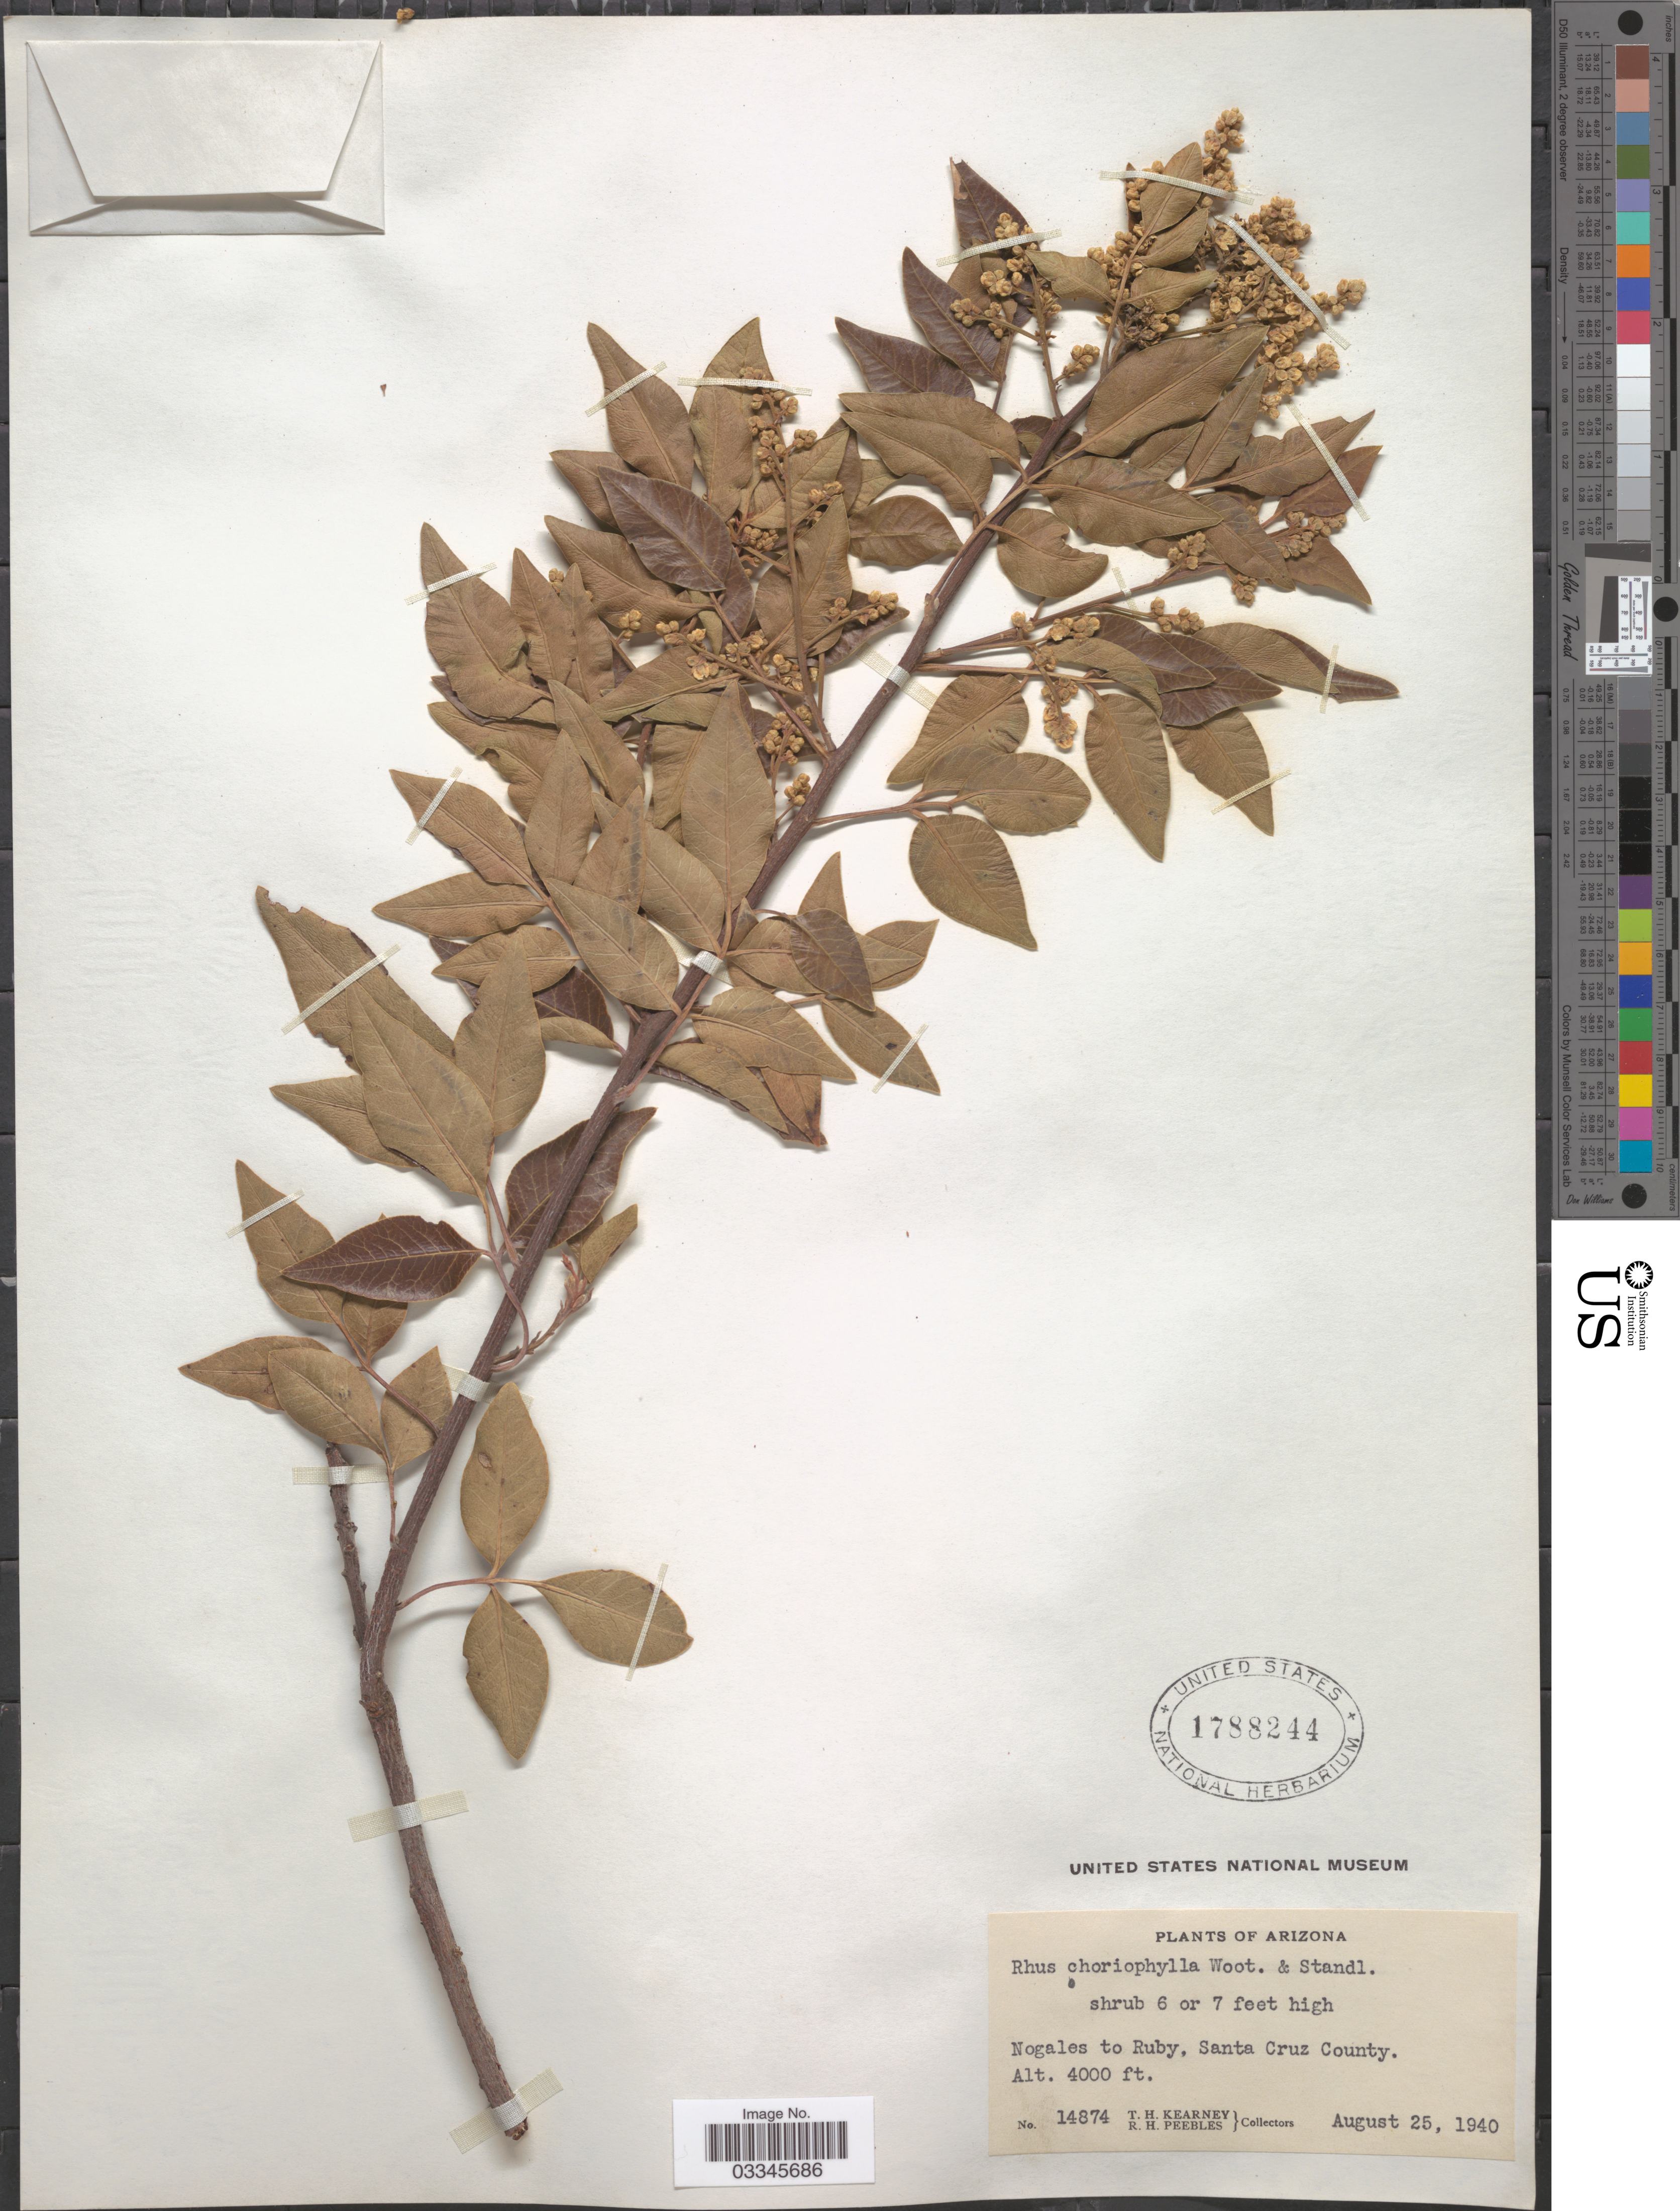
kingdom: Plantae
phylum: Tracheophyta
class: Magnoliopsida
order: Sapindales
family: Anacardiaceae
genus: Rhus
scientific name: Rhus choriophylla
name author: Wooton & Standl.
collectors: T. H. Kearney & R. H. Peebles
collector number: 14874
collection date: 1940-08-25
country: United States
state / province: Arizona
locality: Nogales to Ruby, Santa Cruz County.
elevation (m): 1219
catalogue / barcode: US 1788244